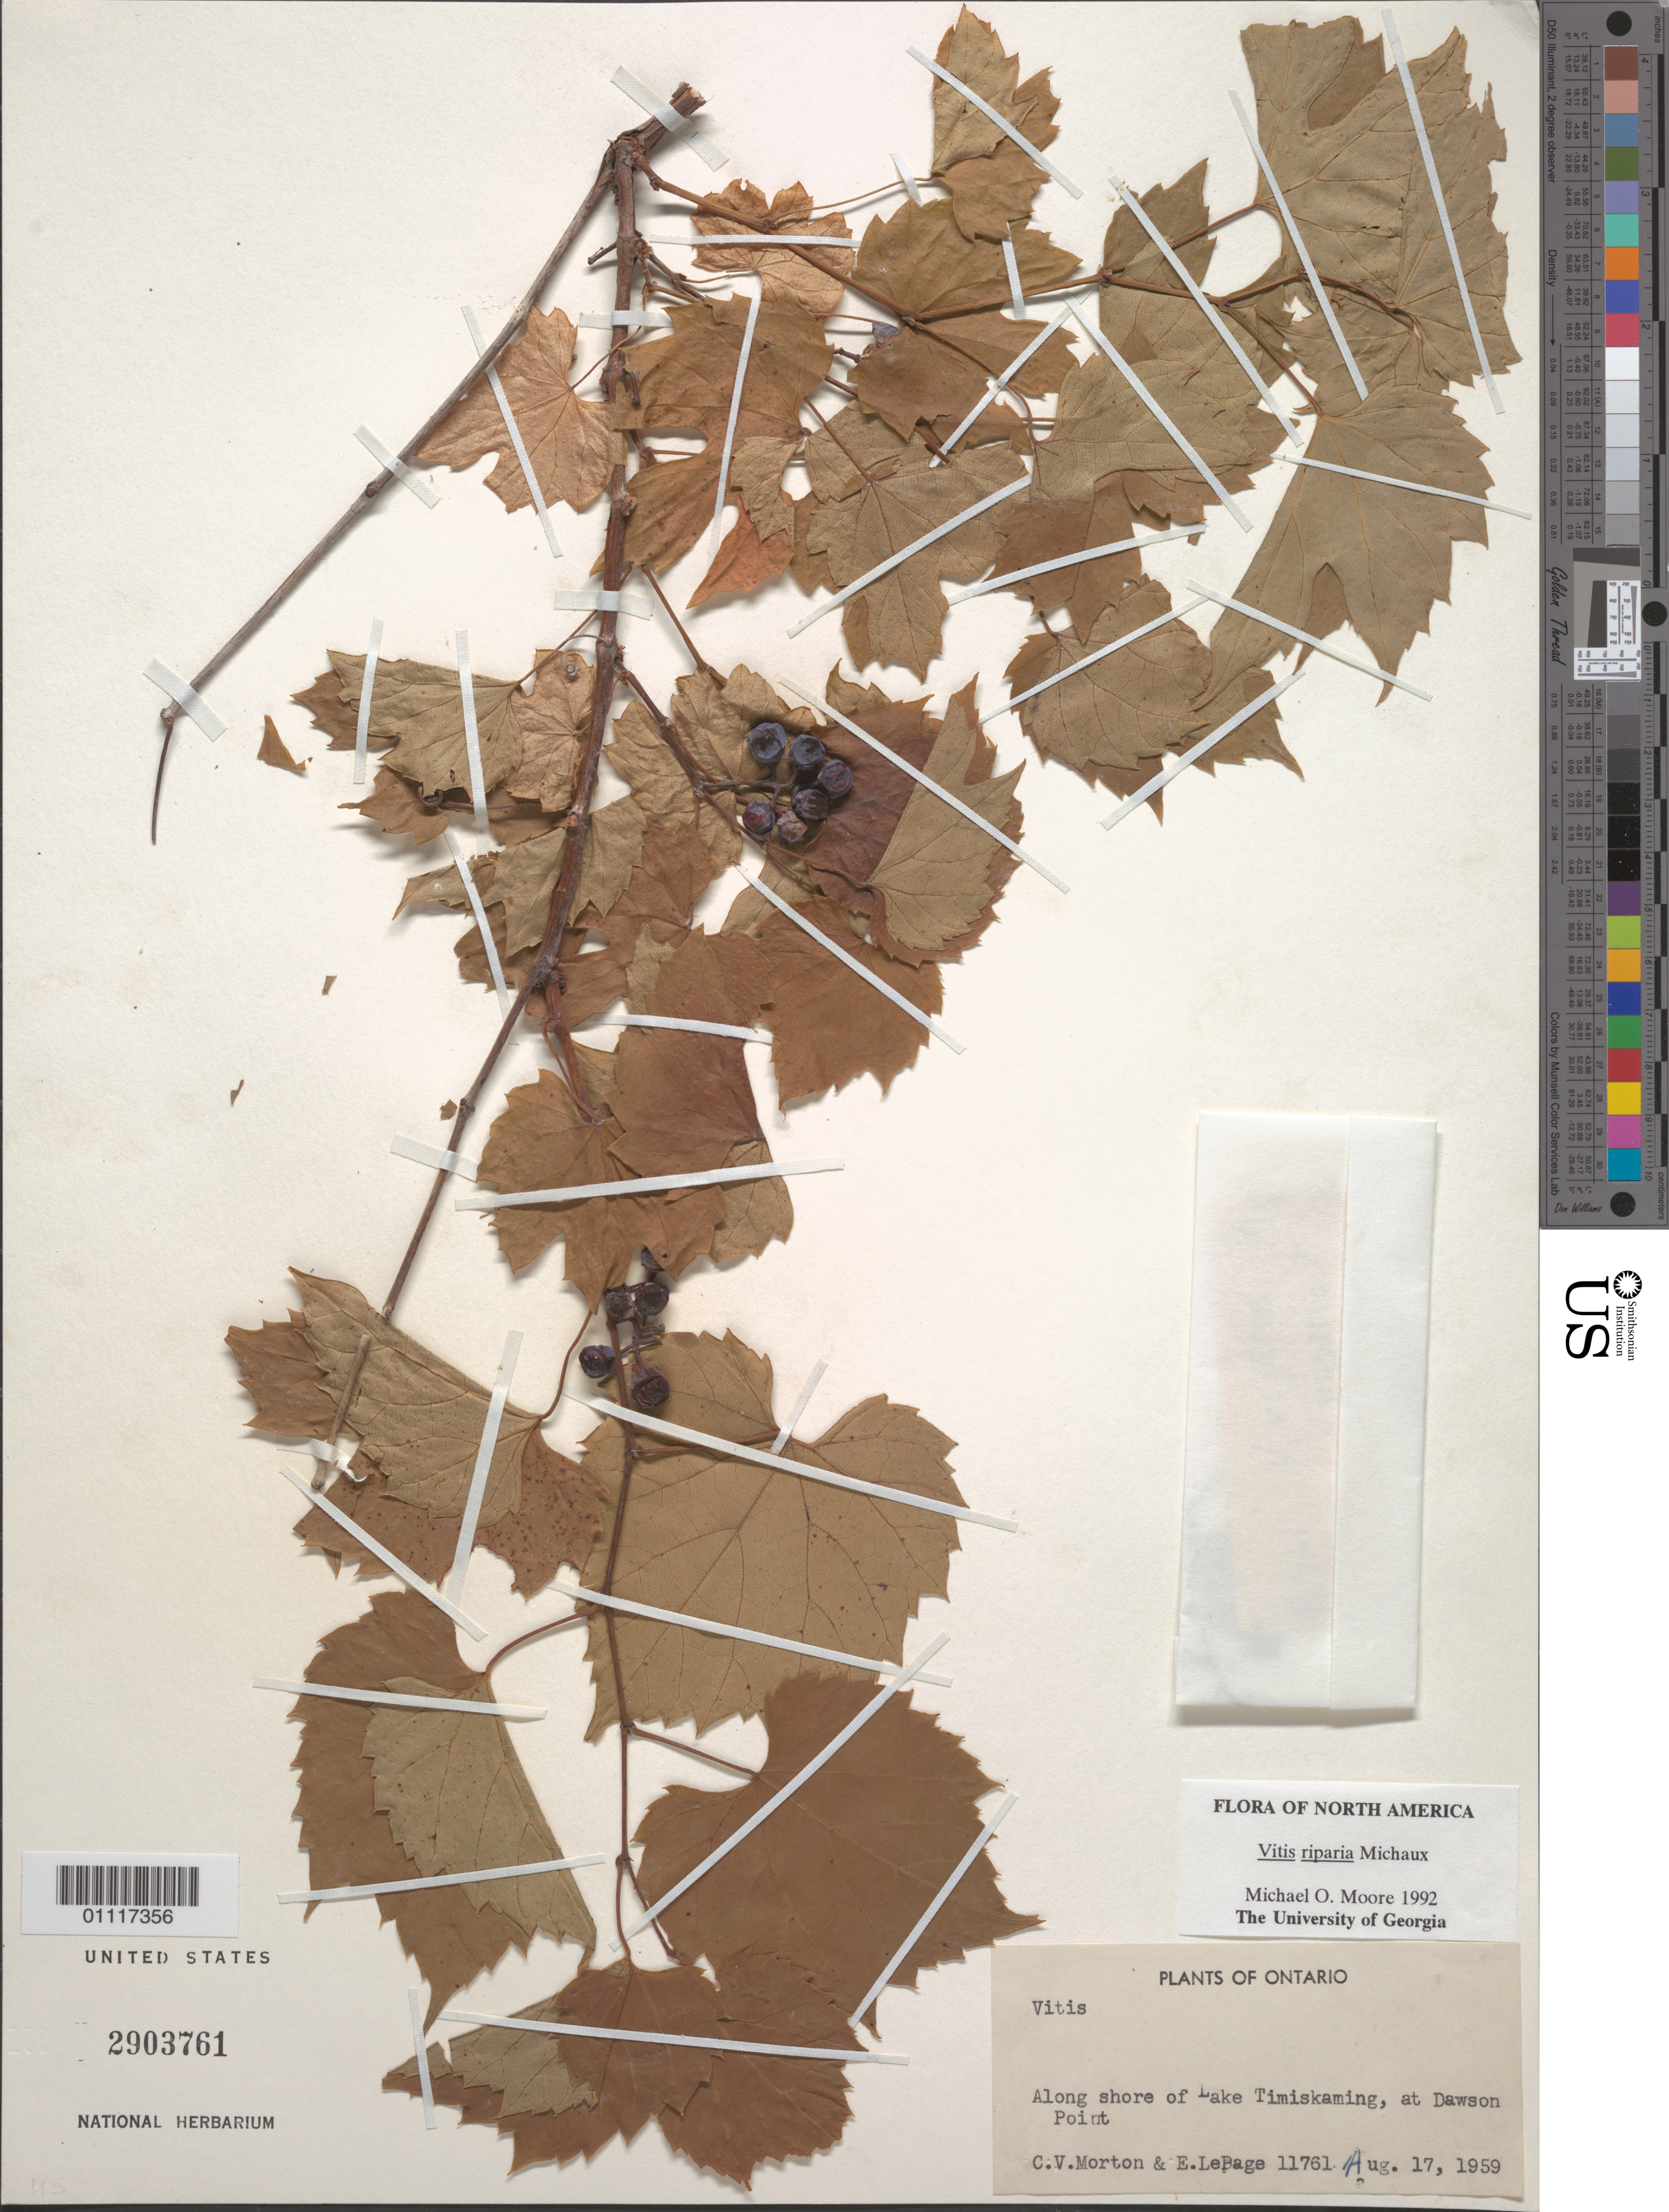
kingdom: Plantae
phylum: Tracheophyta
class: Magnoliopsida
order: Vitales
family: Vitaceae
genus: Vitis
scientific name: Vitis riparia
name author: Michx.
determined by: Moore, M. O.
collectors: C. V. Morton & E. Lepage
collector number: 11761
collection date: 1959-08-17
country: Canada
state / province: Ontario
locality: Along shore of Lake Timiskaming, at Dawson Point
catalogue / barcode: US 2903761